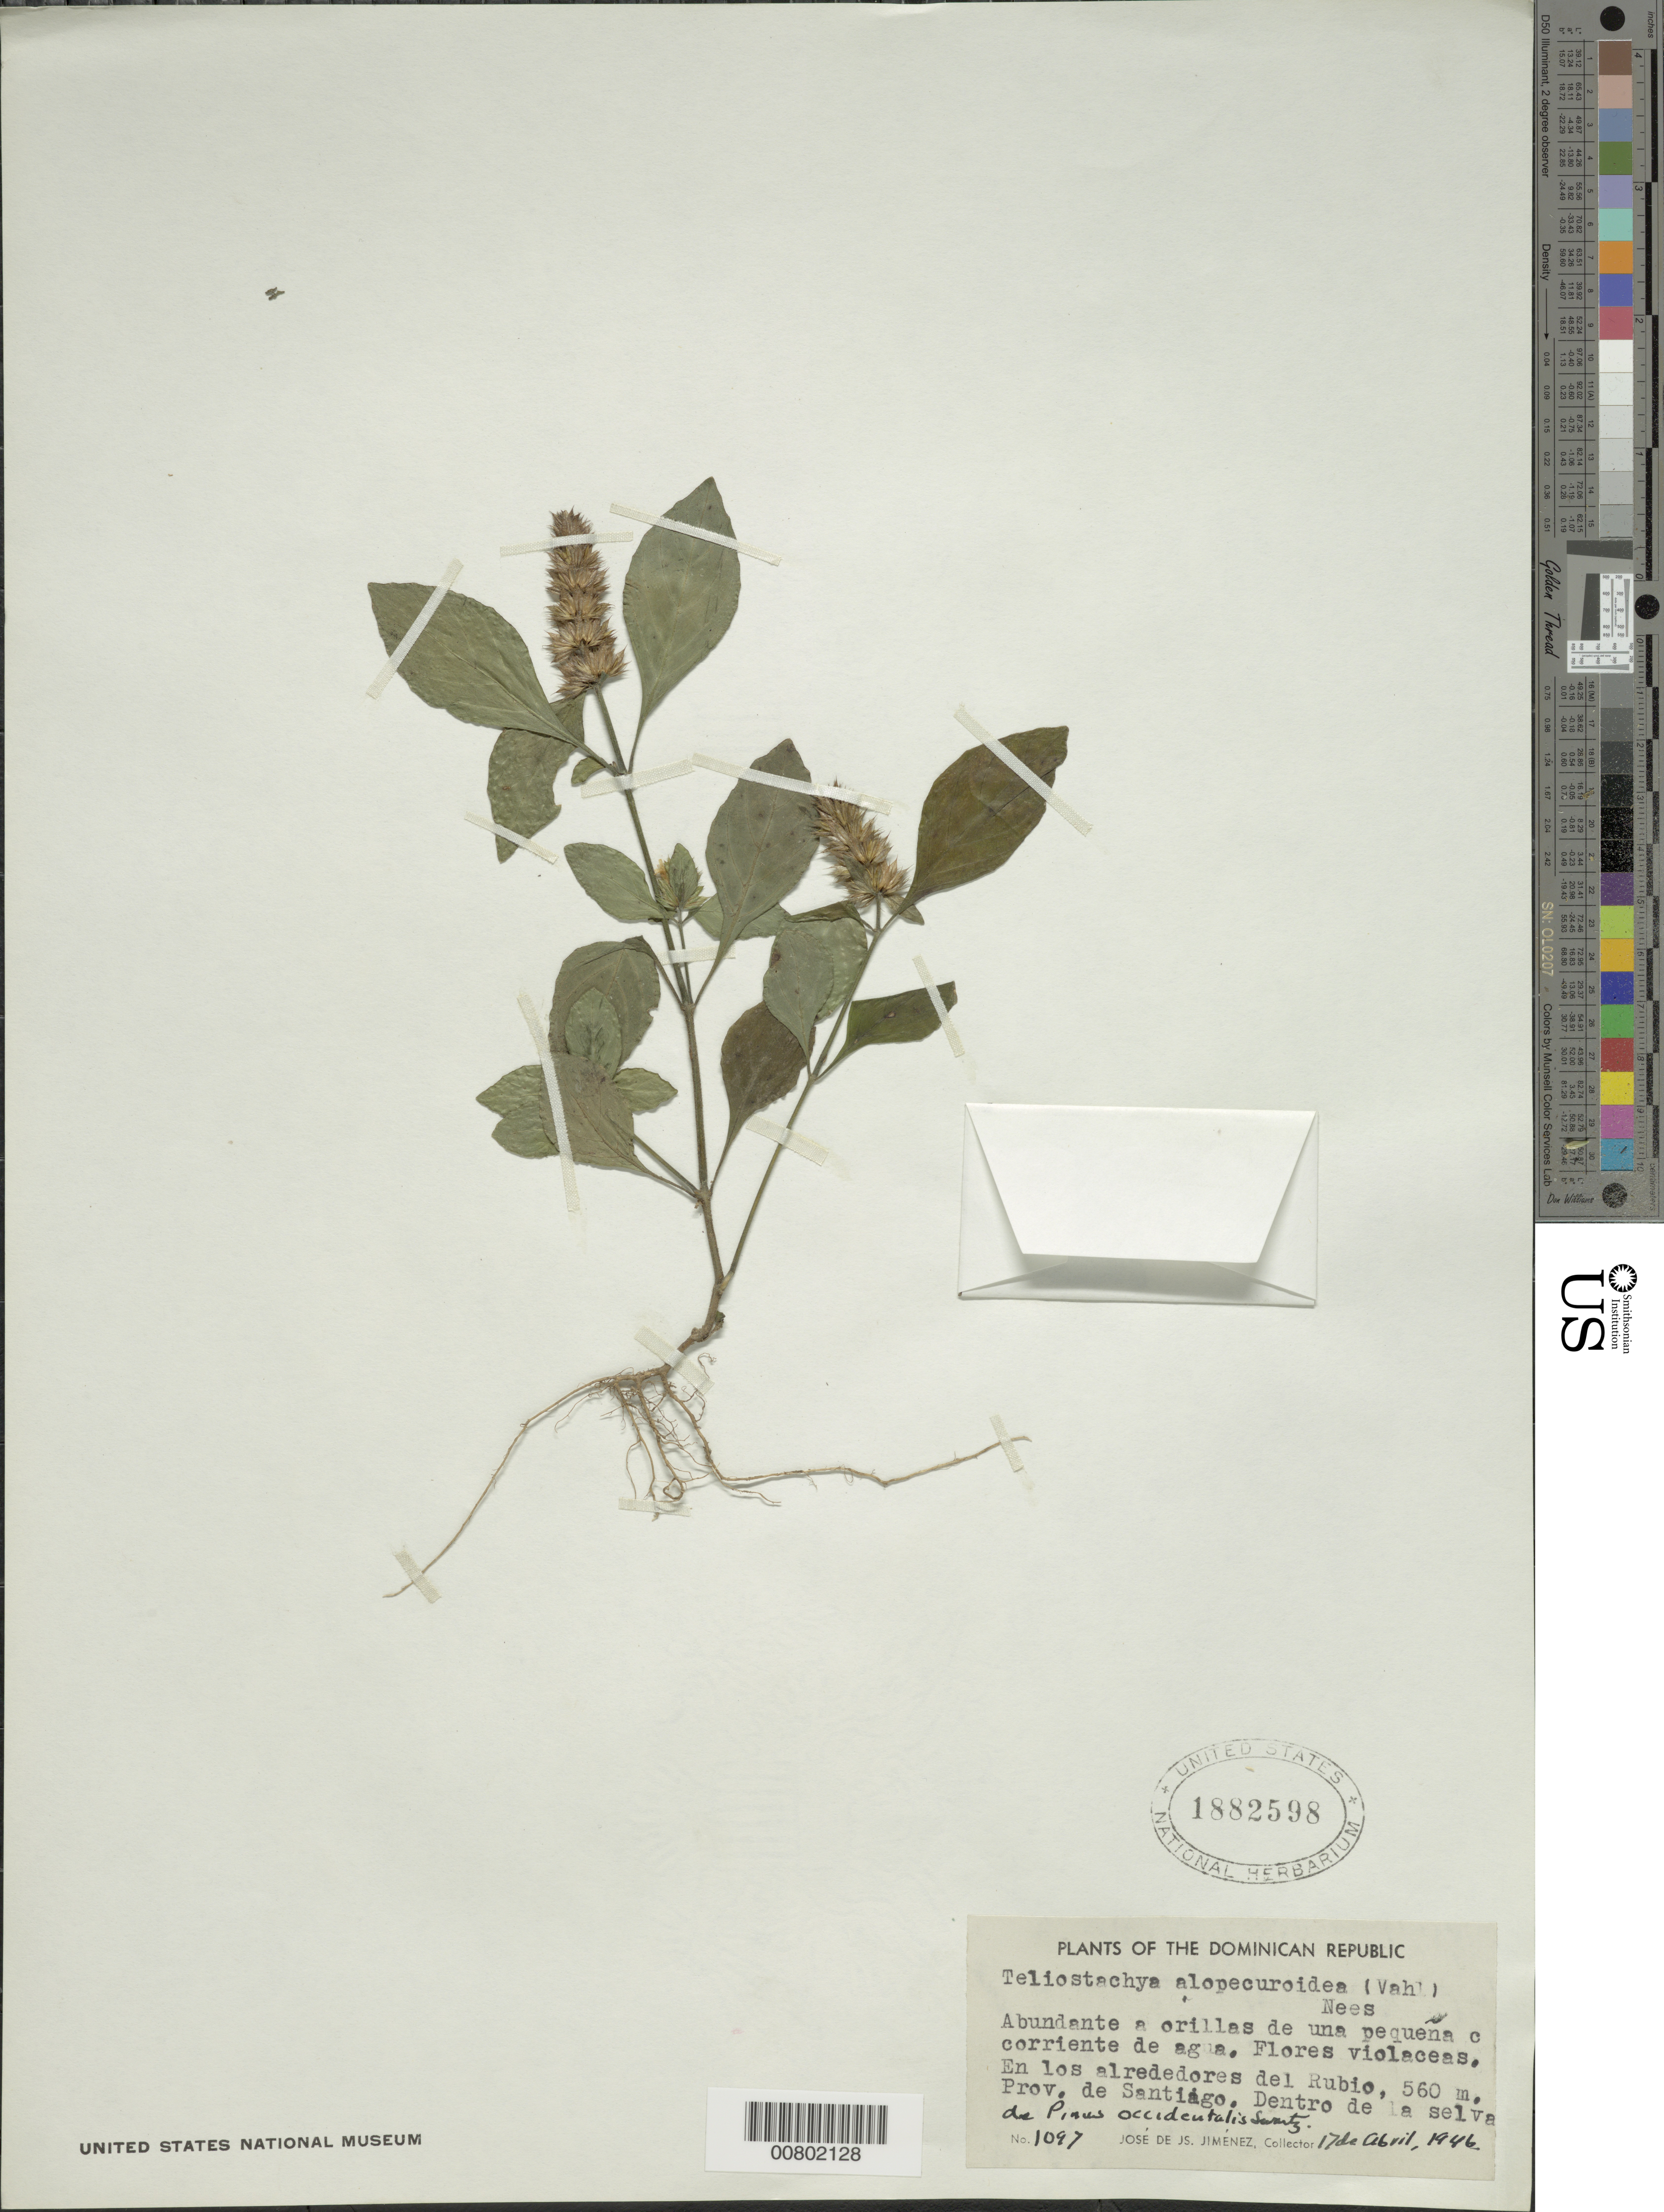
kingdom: Plantae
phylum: Tracheophyta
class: Magnoliopsida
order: Lamiales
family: Acanthaceae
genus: Teliostachya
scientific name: Teliostachya alopecuroidea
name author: (Vahl) Nees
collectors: J. J. Jiménez Almonte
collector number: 1097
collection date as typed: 17 Apr 1946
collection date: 1946-04-17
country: Dominican Republic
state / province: Santiago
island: Hispaniola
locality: En los alrededores del Rubio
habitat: A orillas de una pequeña corriente de agua, dentro de la selva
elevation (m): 560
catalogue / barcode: US 1882598